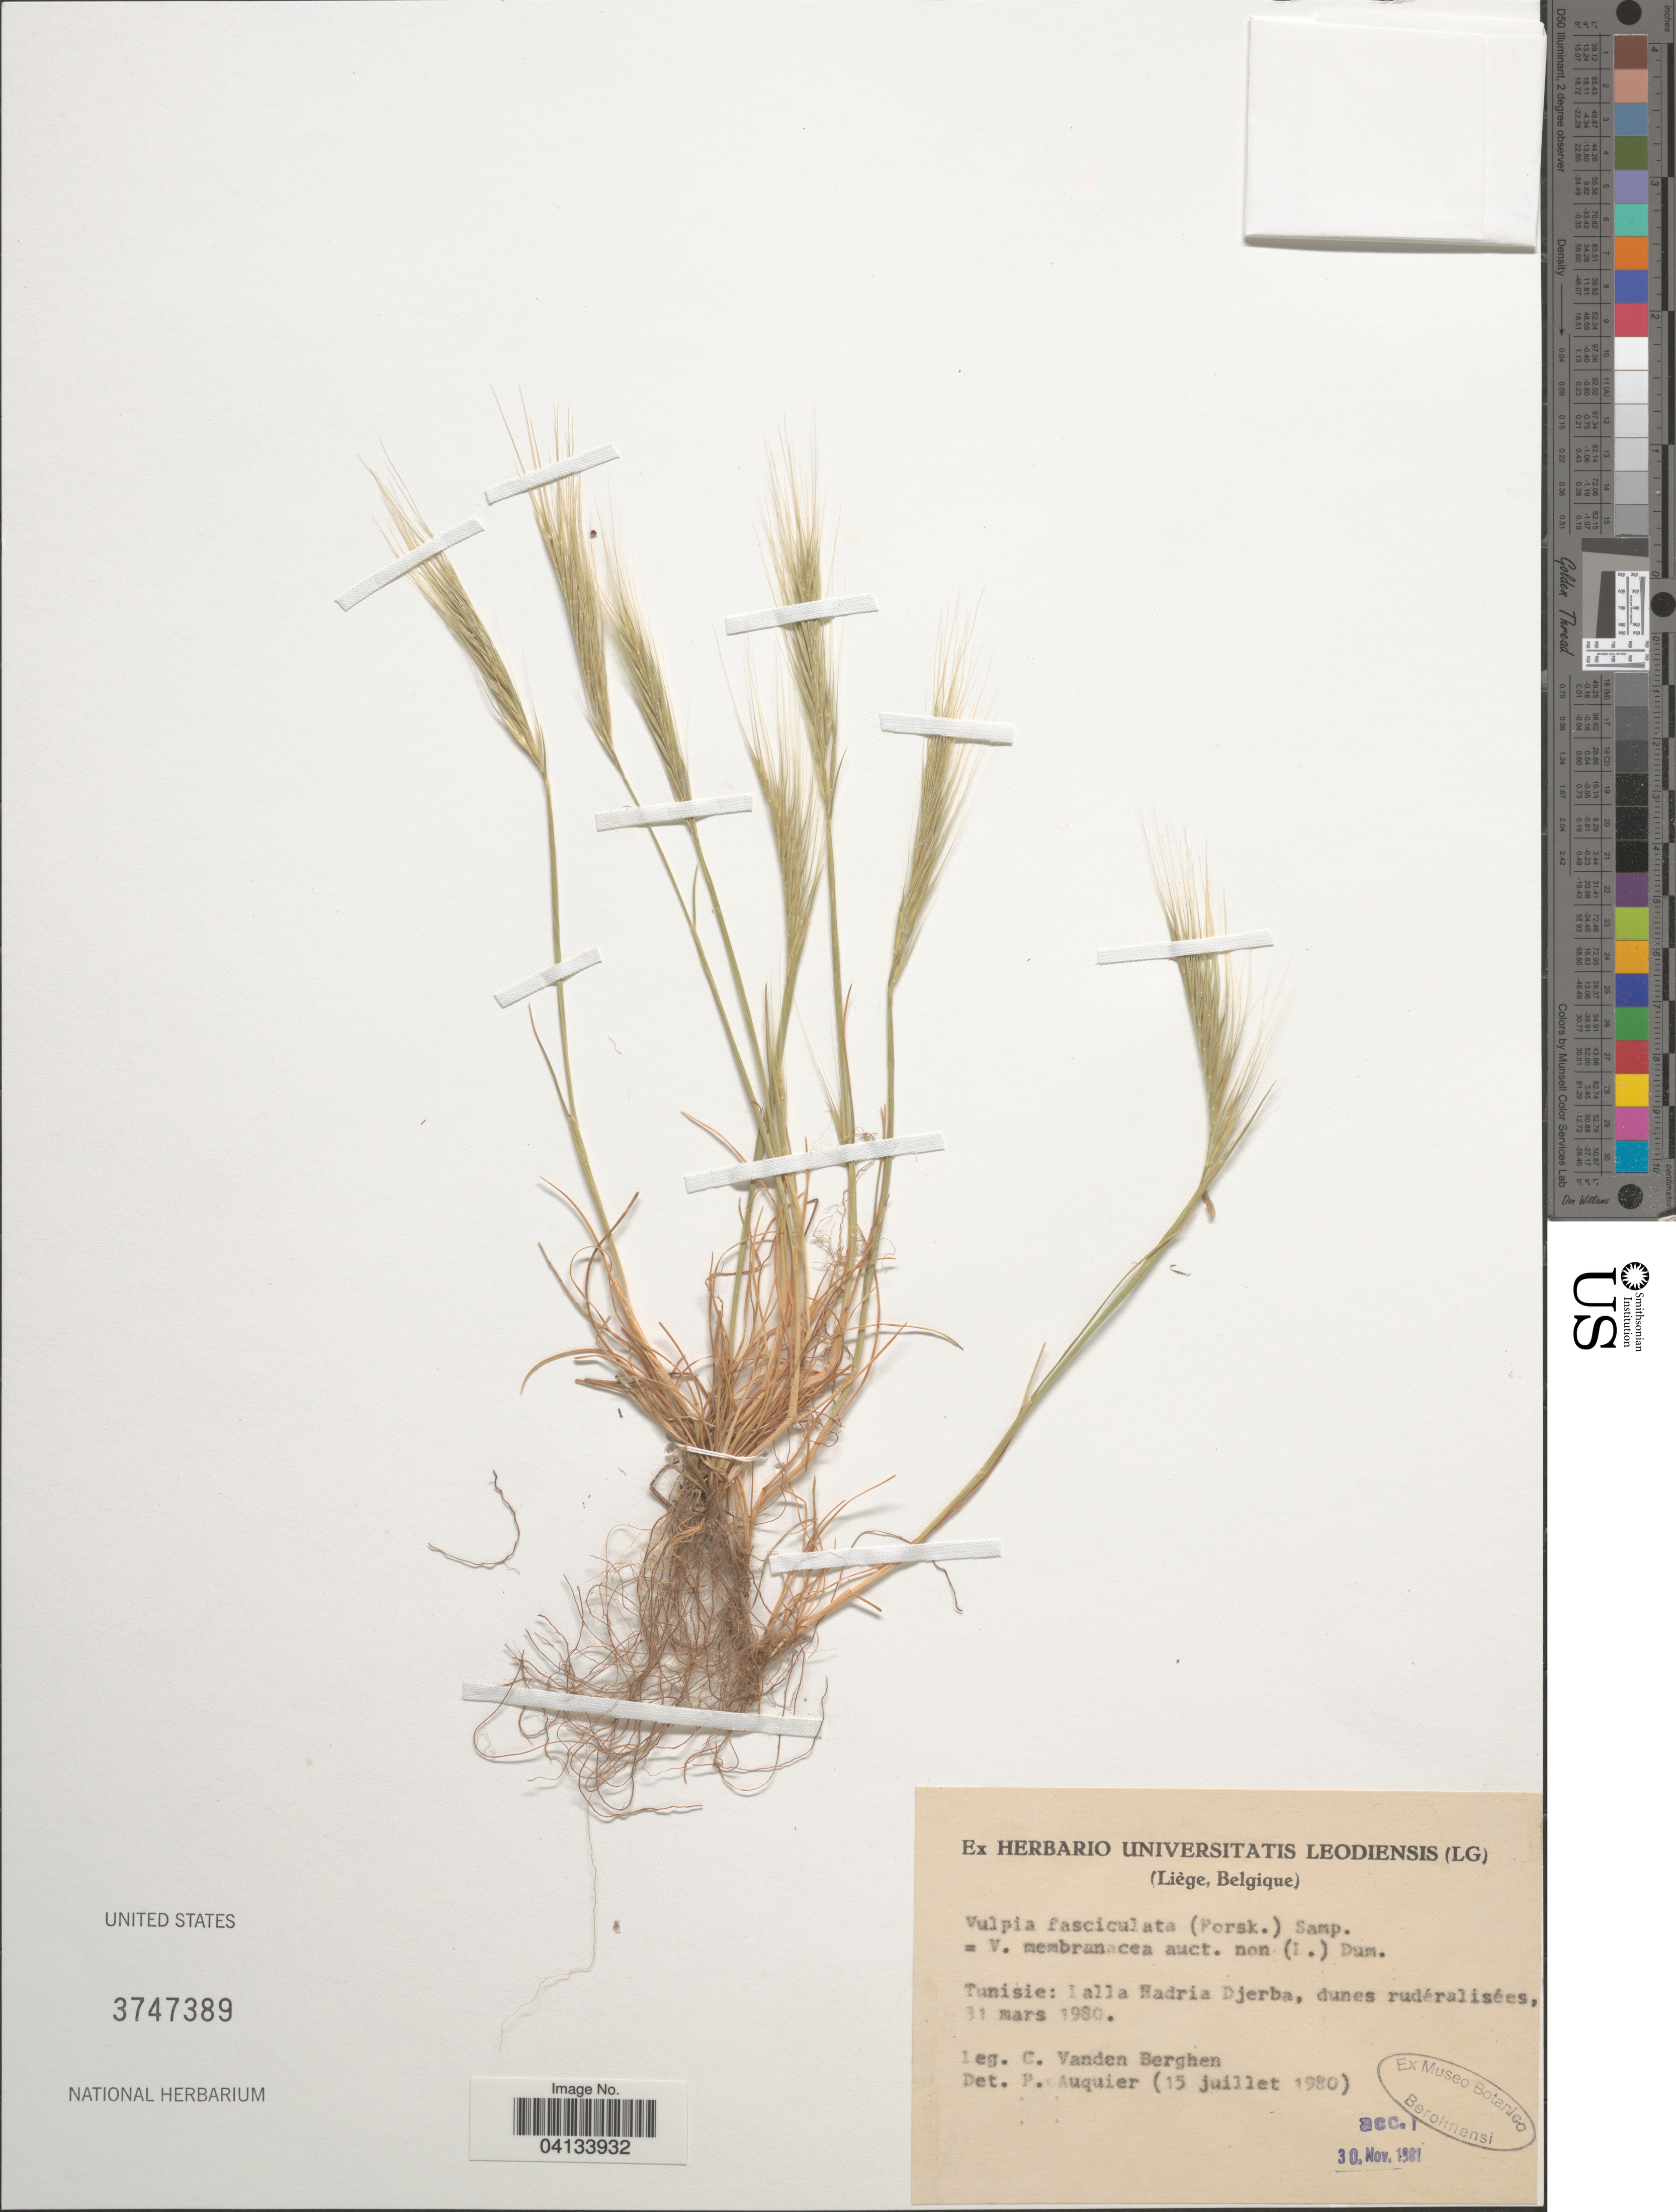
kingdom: Plantae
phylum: Tracheophyta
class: Liliopsida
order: Poales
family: Poaceae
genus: Vulpia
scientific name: Vulpia fasciculata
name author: (Forssk.) Samp.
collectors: -. Van den Berghen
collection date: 1980-03-31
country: Tunisia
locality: Lalla Hadria Djerba, dunes rudéralisées.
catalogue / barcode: US 3747389